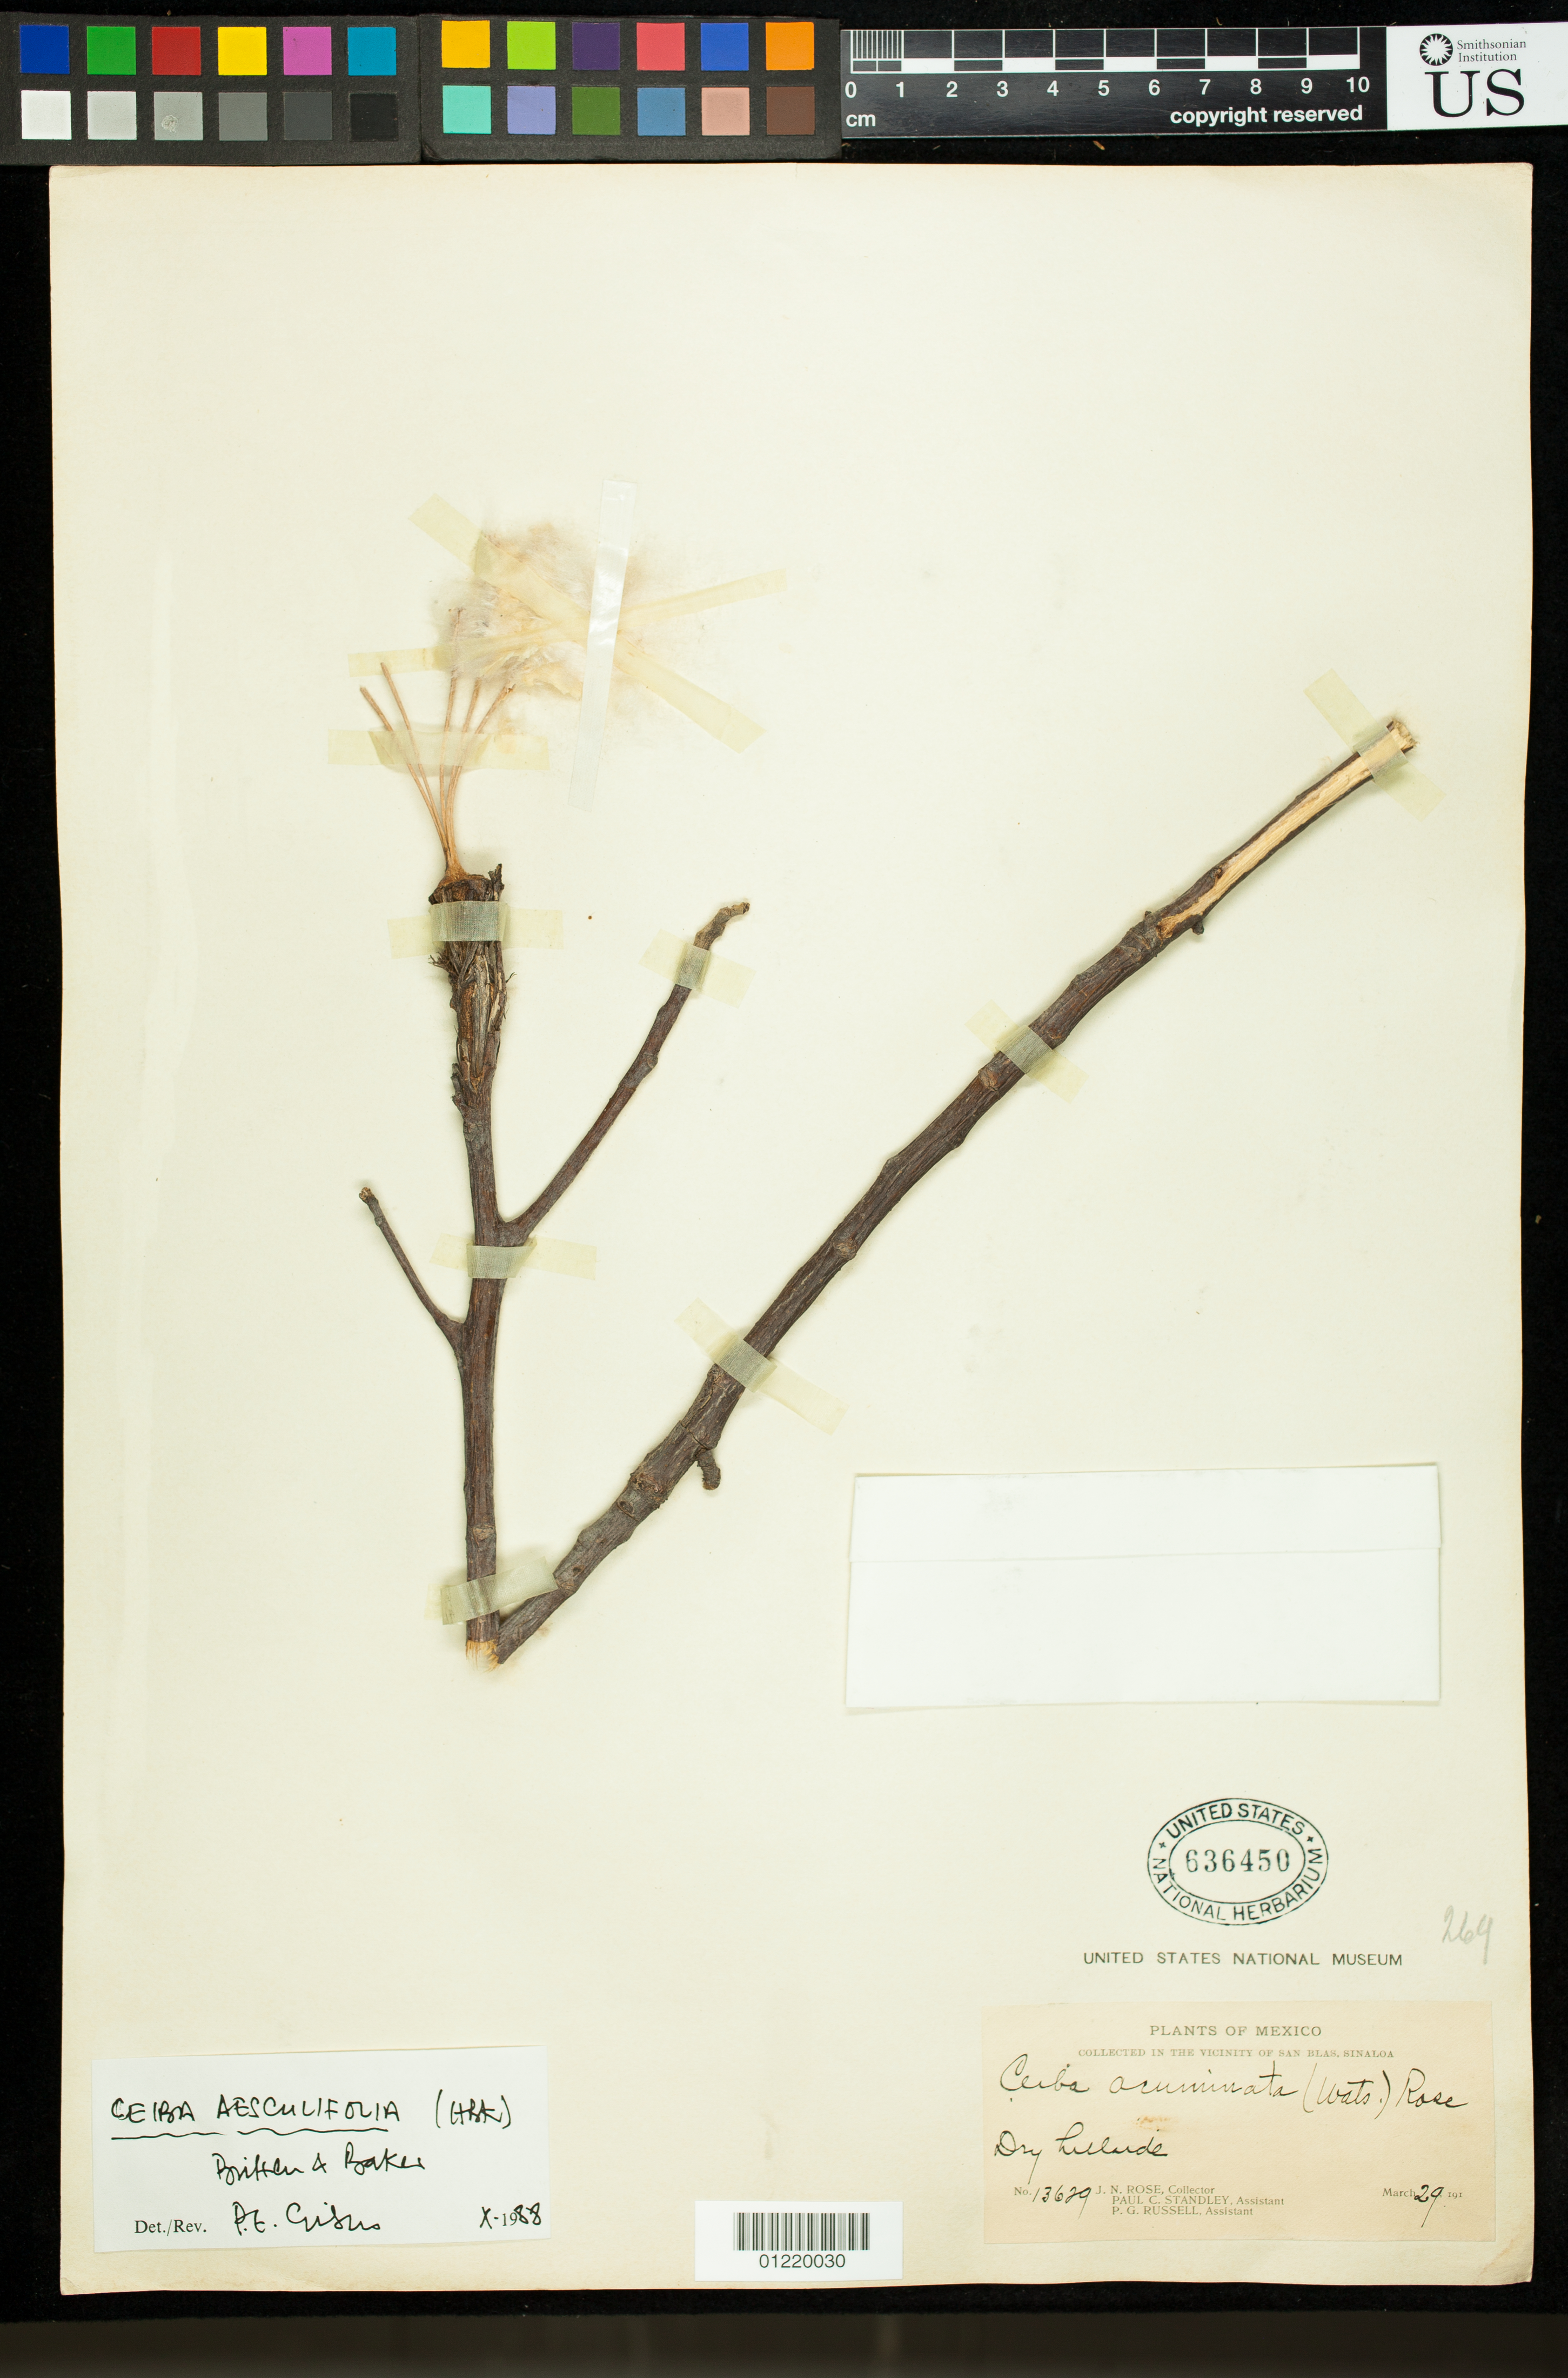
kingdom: Plantae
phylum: Tracheophyta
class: Magnoliopsida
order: Malvales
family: Malvaceae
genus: Ceiba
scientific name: Ceiba aesculifolia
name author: (Kunth) Britten & Baker f.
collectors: J. N. Rose, D. R. Stoddart & P. G. Russell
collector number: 13629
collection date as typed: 1910--03-29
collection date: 1910-03-29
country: Mexico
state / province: Sinaloa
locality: Vicinity of San Blas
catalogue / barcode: US 636450